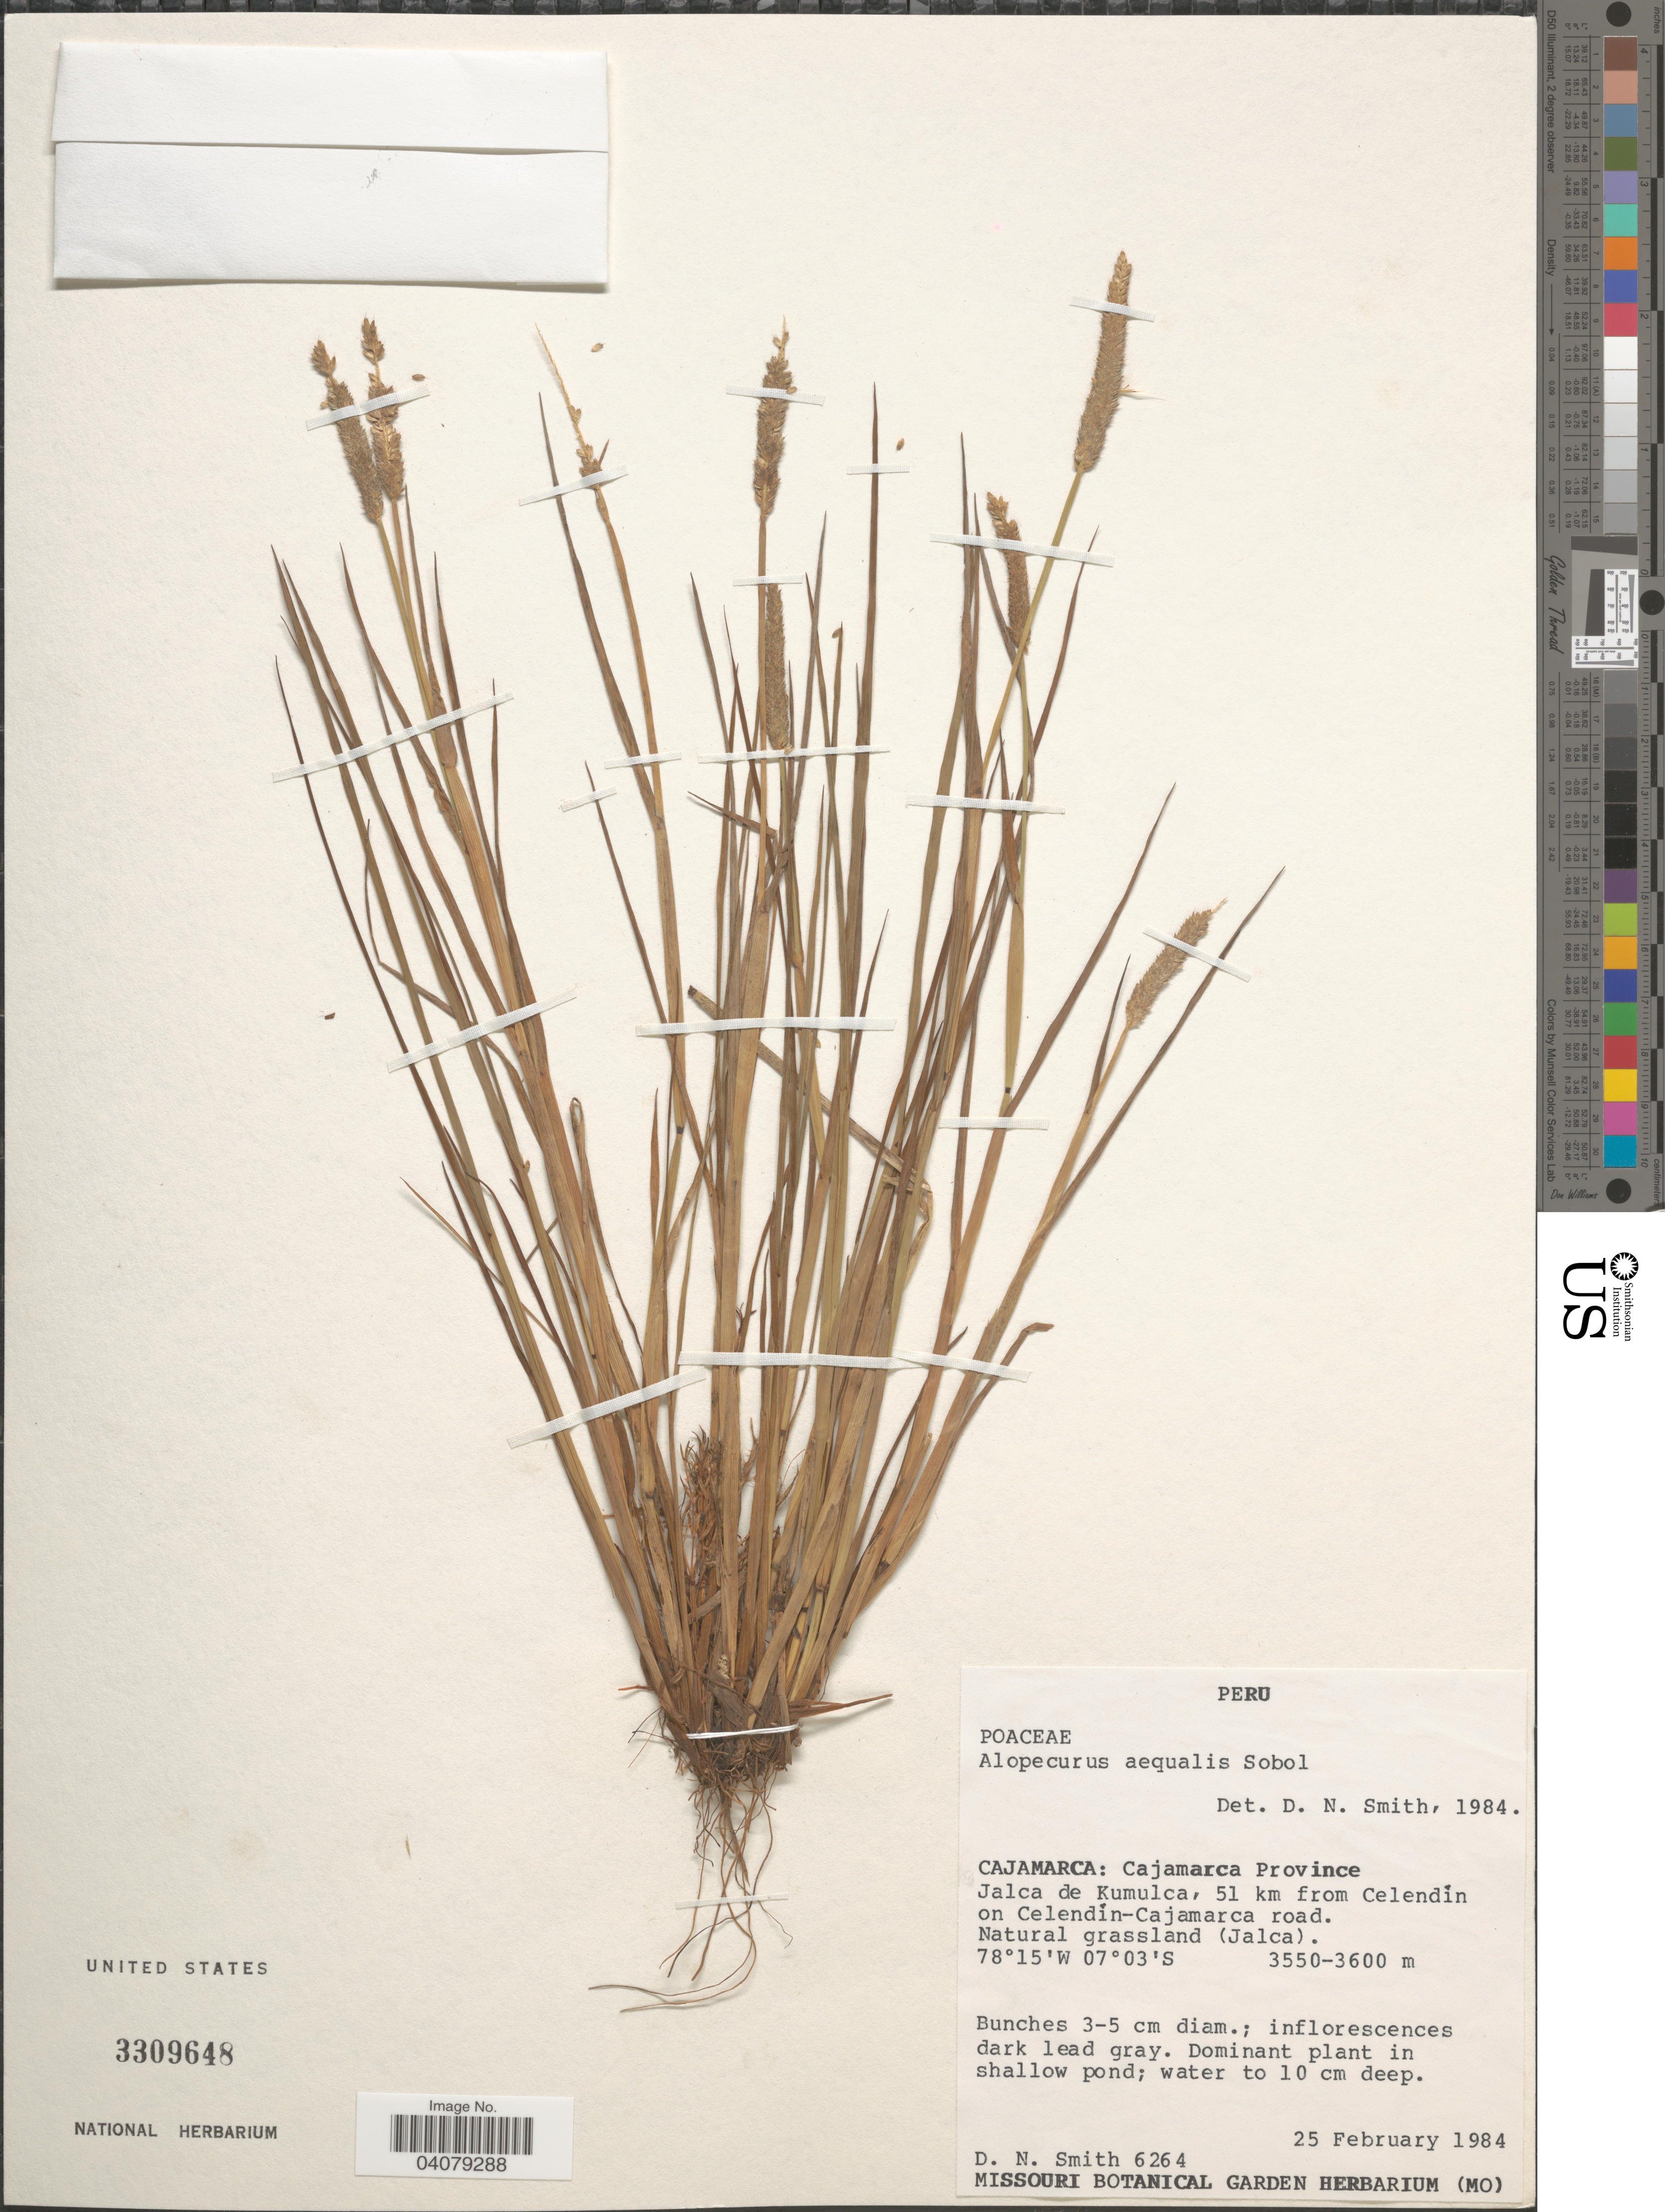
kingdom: Plantae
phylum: Tracheophyta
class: Liliopsida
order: Poales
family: Poaceae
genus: Alopecurus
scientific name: Alopecurus aequalis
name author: Sobol.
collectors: D. Smith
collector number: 6264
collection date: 1984-02-25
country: Peru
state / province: Cajamarca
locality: Cajamarca Province. Jalca de Kumulca, 51 km from Celendín on Celendín-Cajamarca road. Natural grassland (Jalca).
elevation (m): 3550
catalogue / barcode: US 3309648